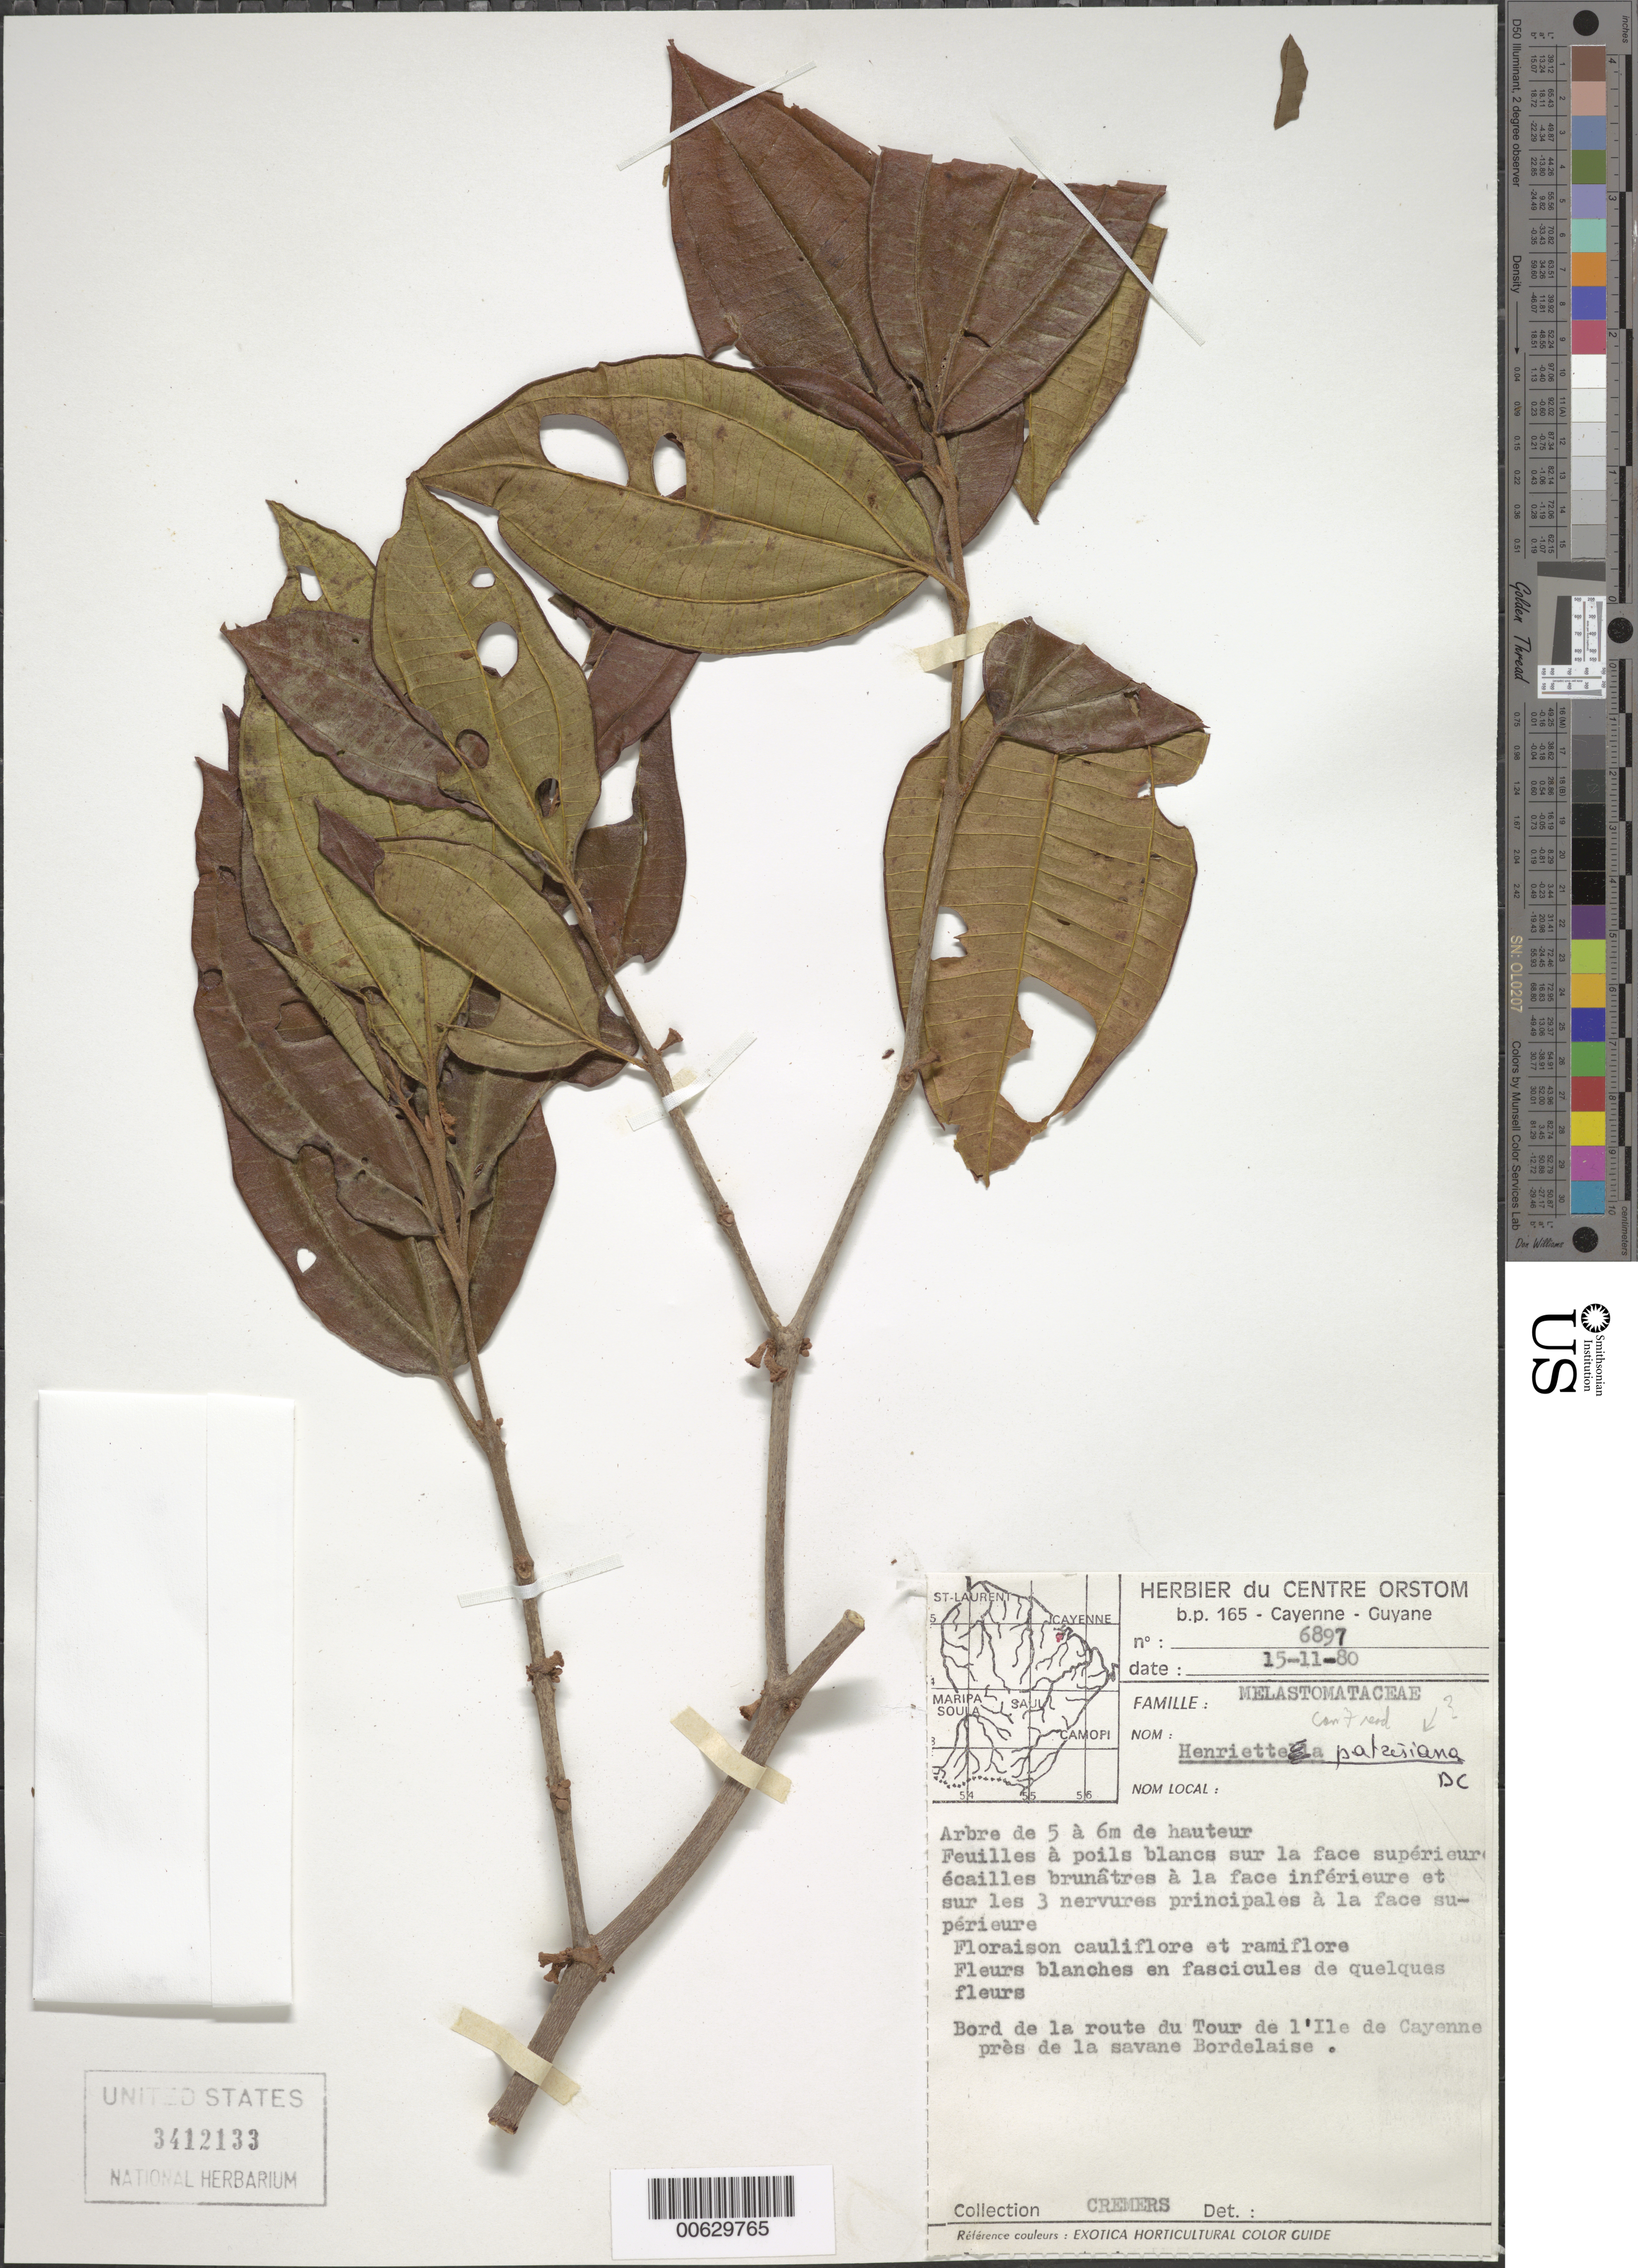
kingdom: Plantae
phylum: Tracheophyta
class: Magnoliopsida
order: Myrtales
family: Melastomataceae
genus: Henriettea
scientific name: Henriettea patrisiana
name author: DC.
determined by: Wurdack, John J., (US), US (UNITED STATES)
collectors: Cremers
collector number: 6897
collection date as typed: Transcribed d/m/y: 15/11/80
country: French Guiana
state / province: Cayenne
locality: Bord de la route du Tour de l'Ile de Cayenne près de la savane Bordelaise.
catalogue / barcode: US 3412133